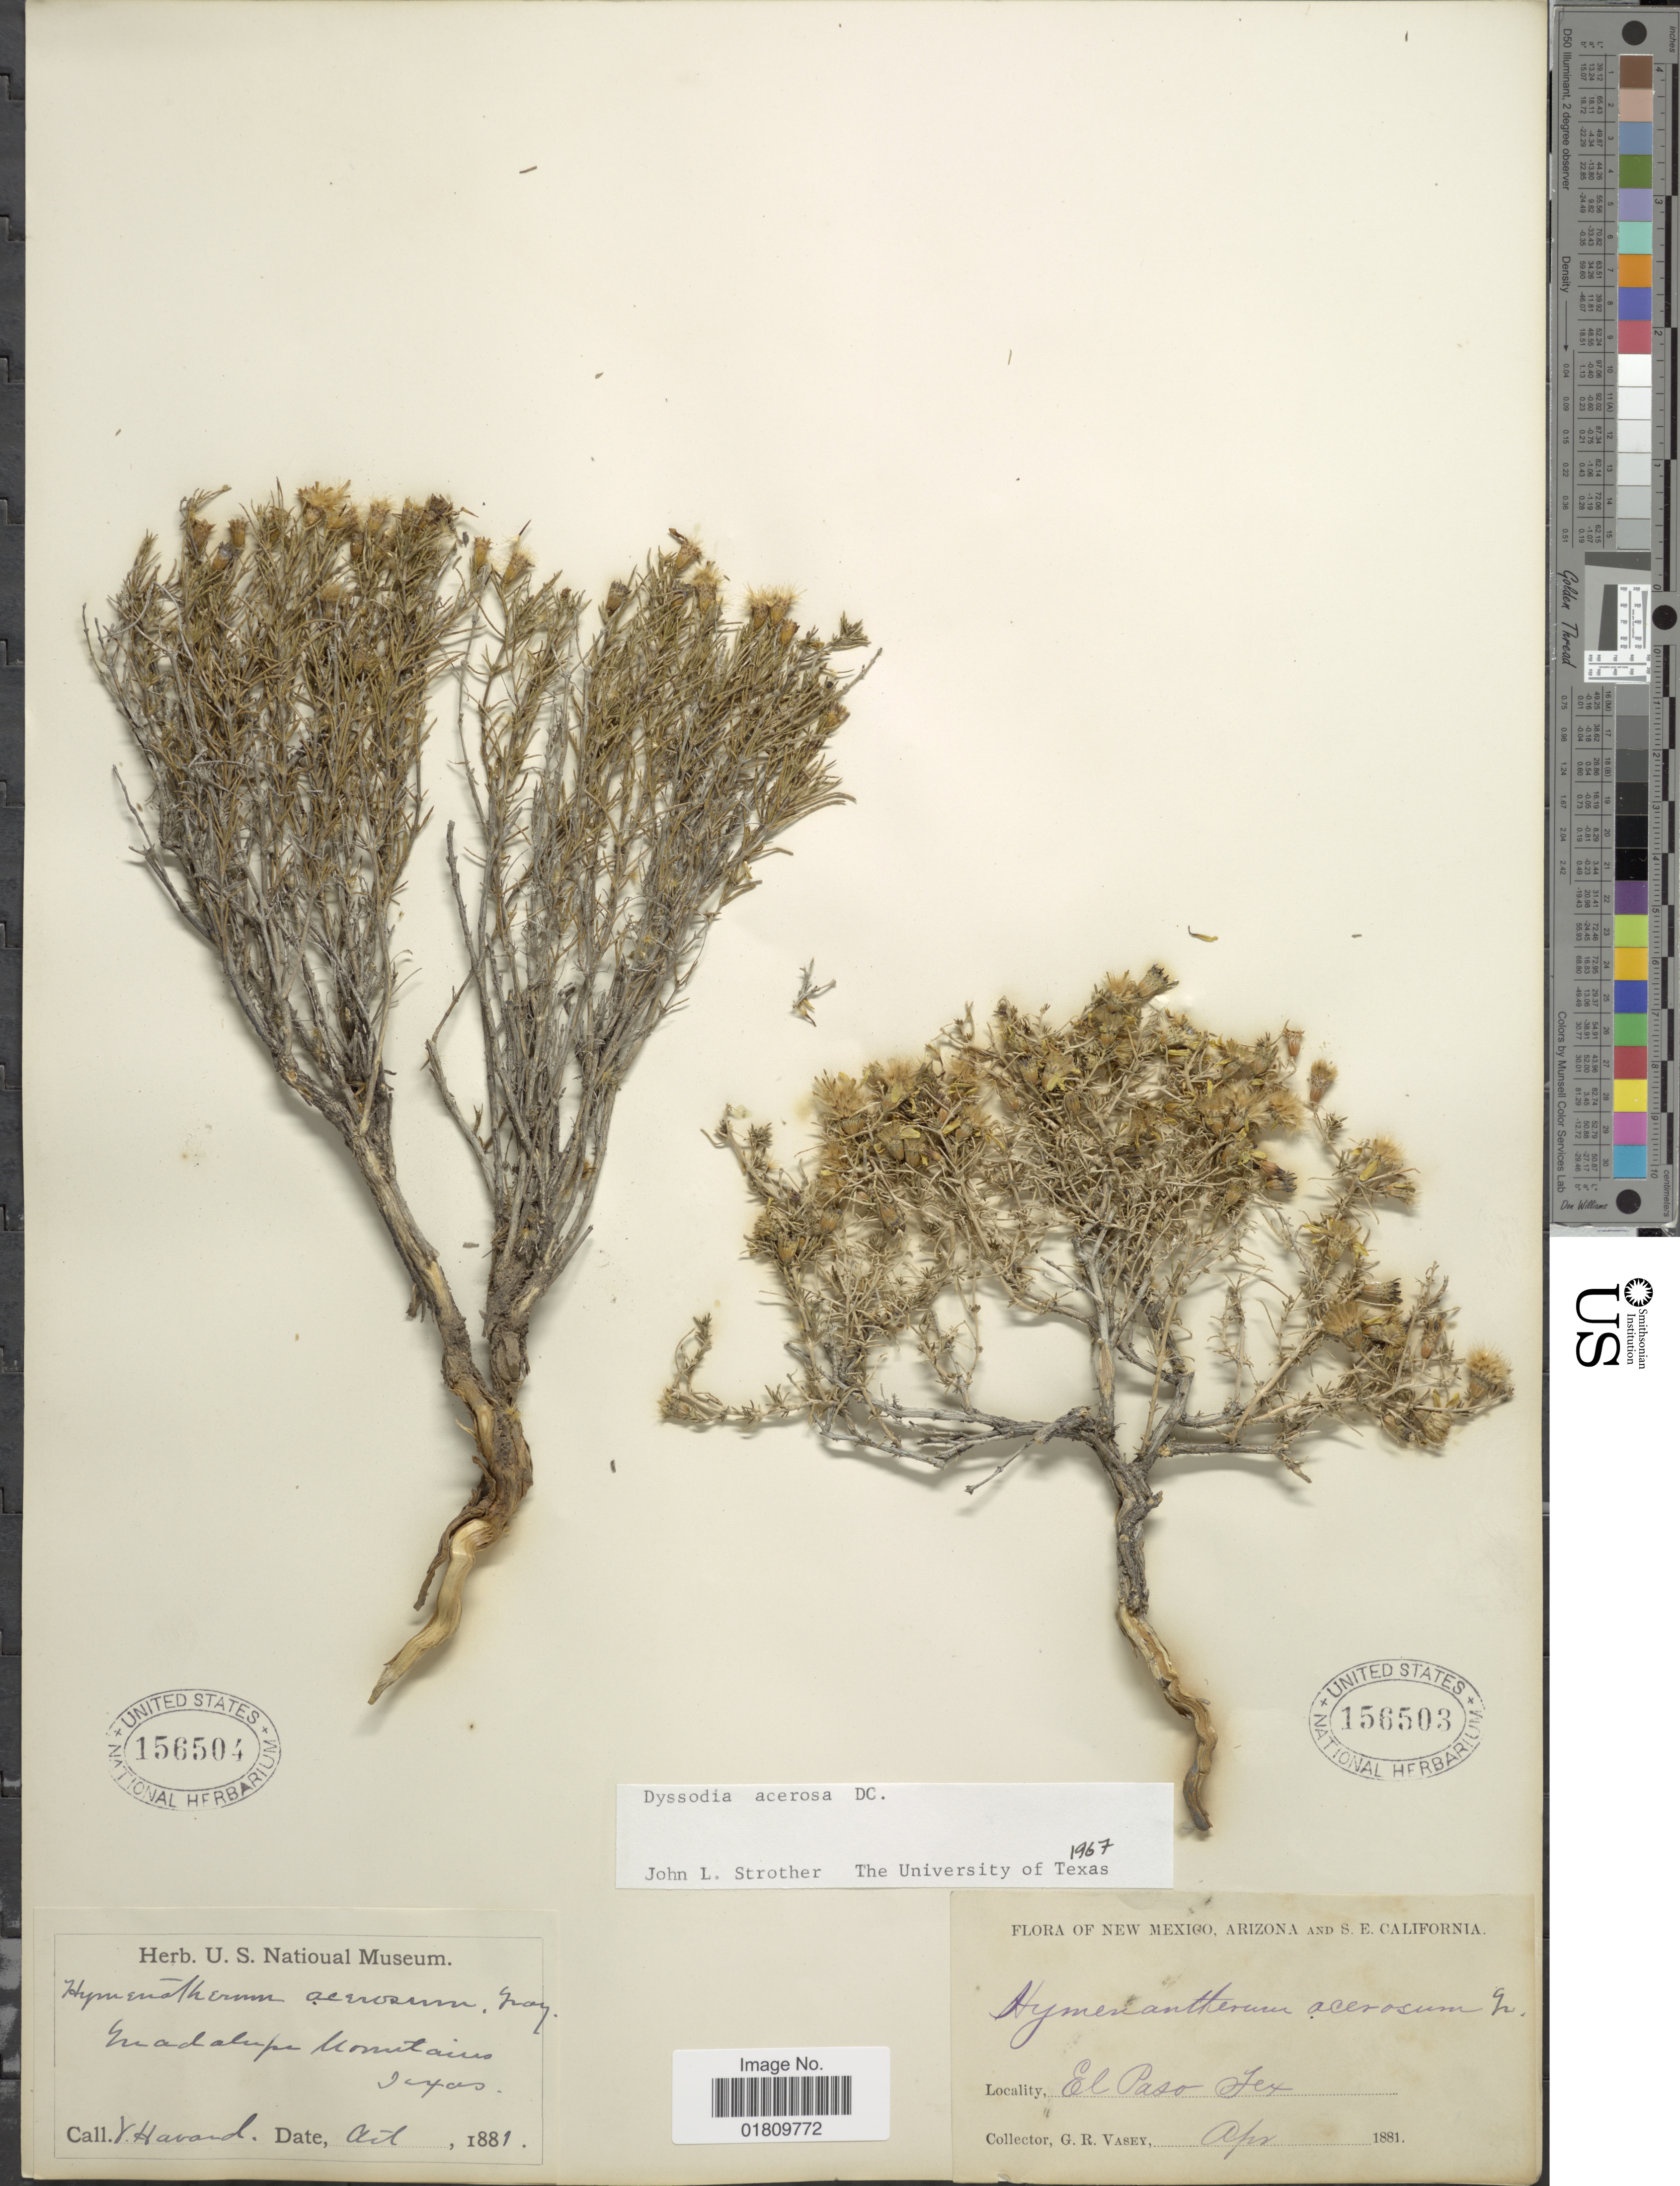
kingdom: Plantae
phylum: Tracheophyta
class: Magnoliopsida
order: Asterales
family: Asteraceae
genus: Thymophylla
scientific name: Thymophylla acerosa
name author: (DC.) Strother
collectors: G. R. Vasey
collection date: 1881-04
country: United States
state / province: Texas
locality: El Paso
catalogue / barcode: US 156503